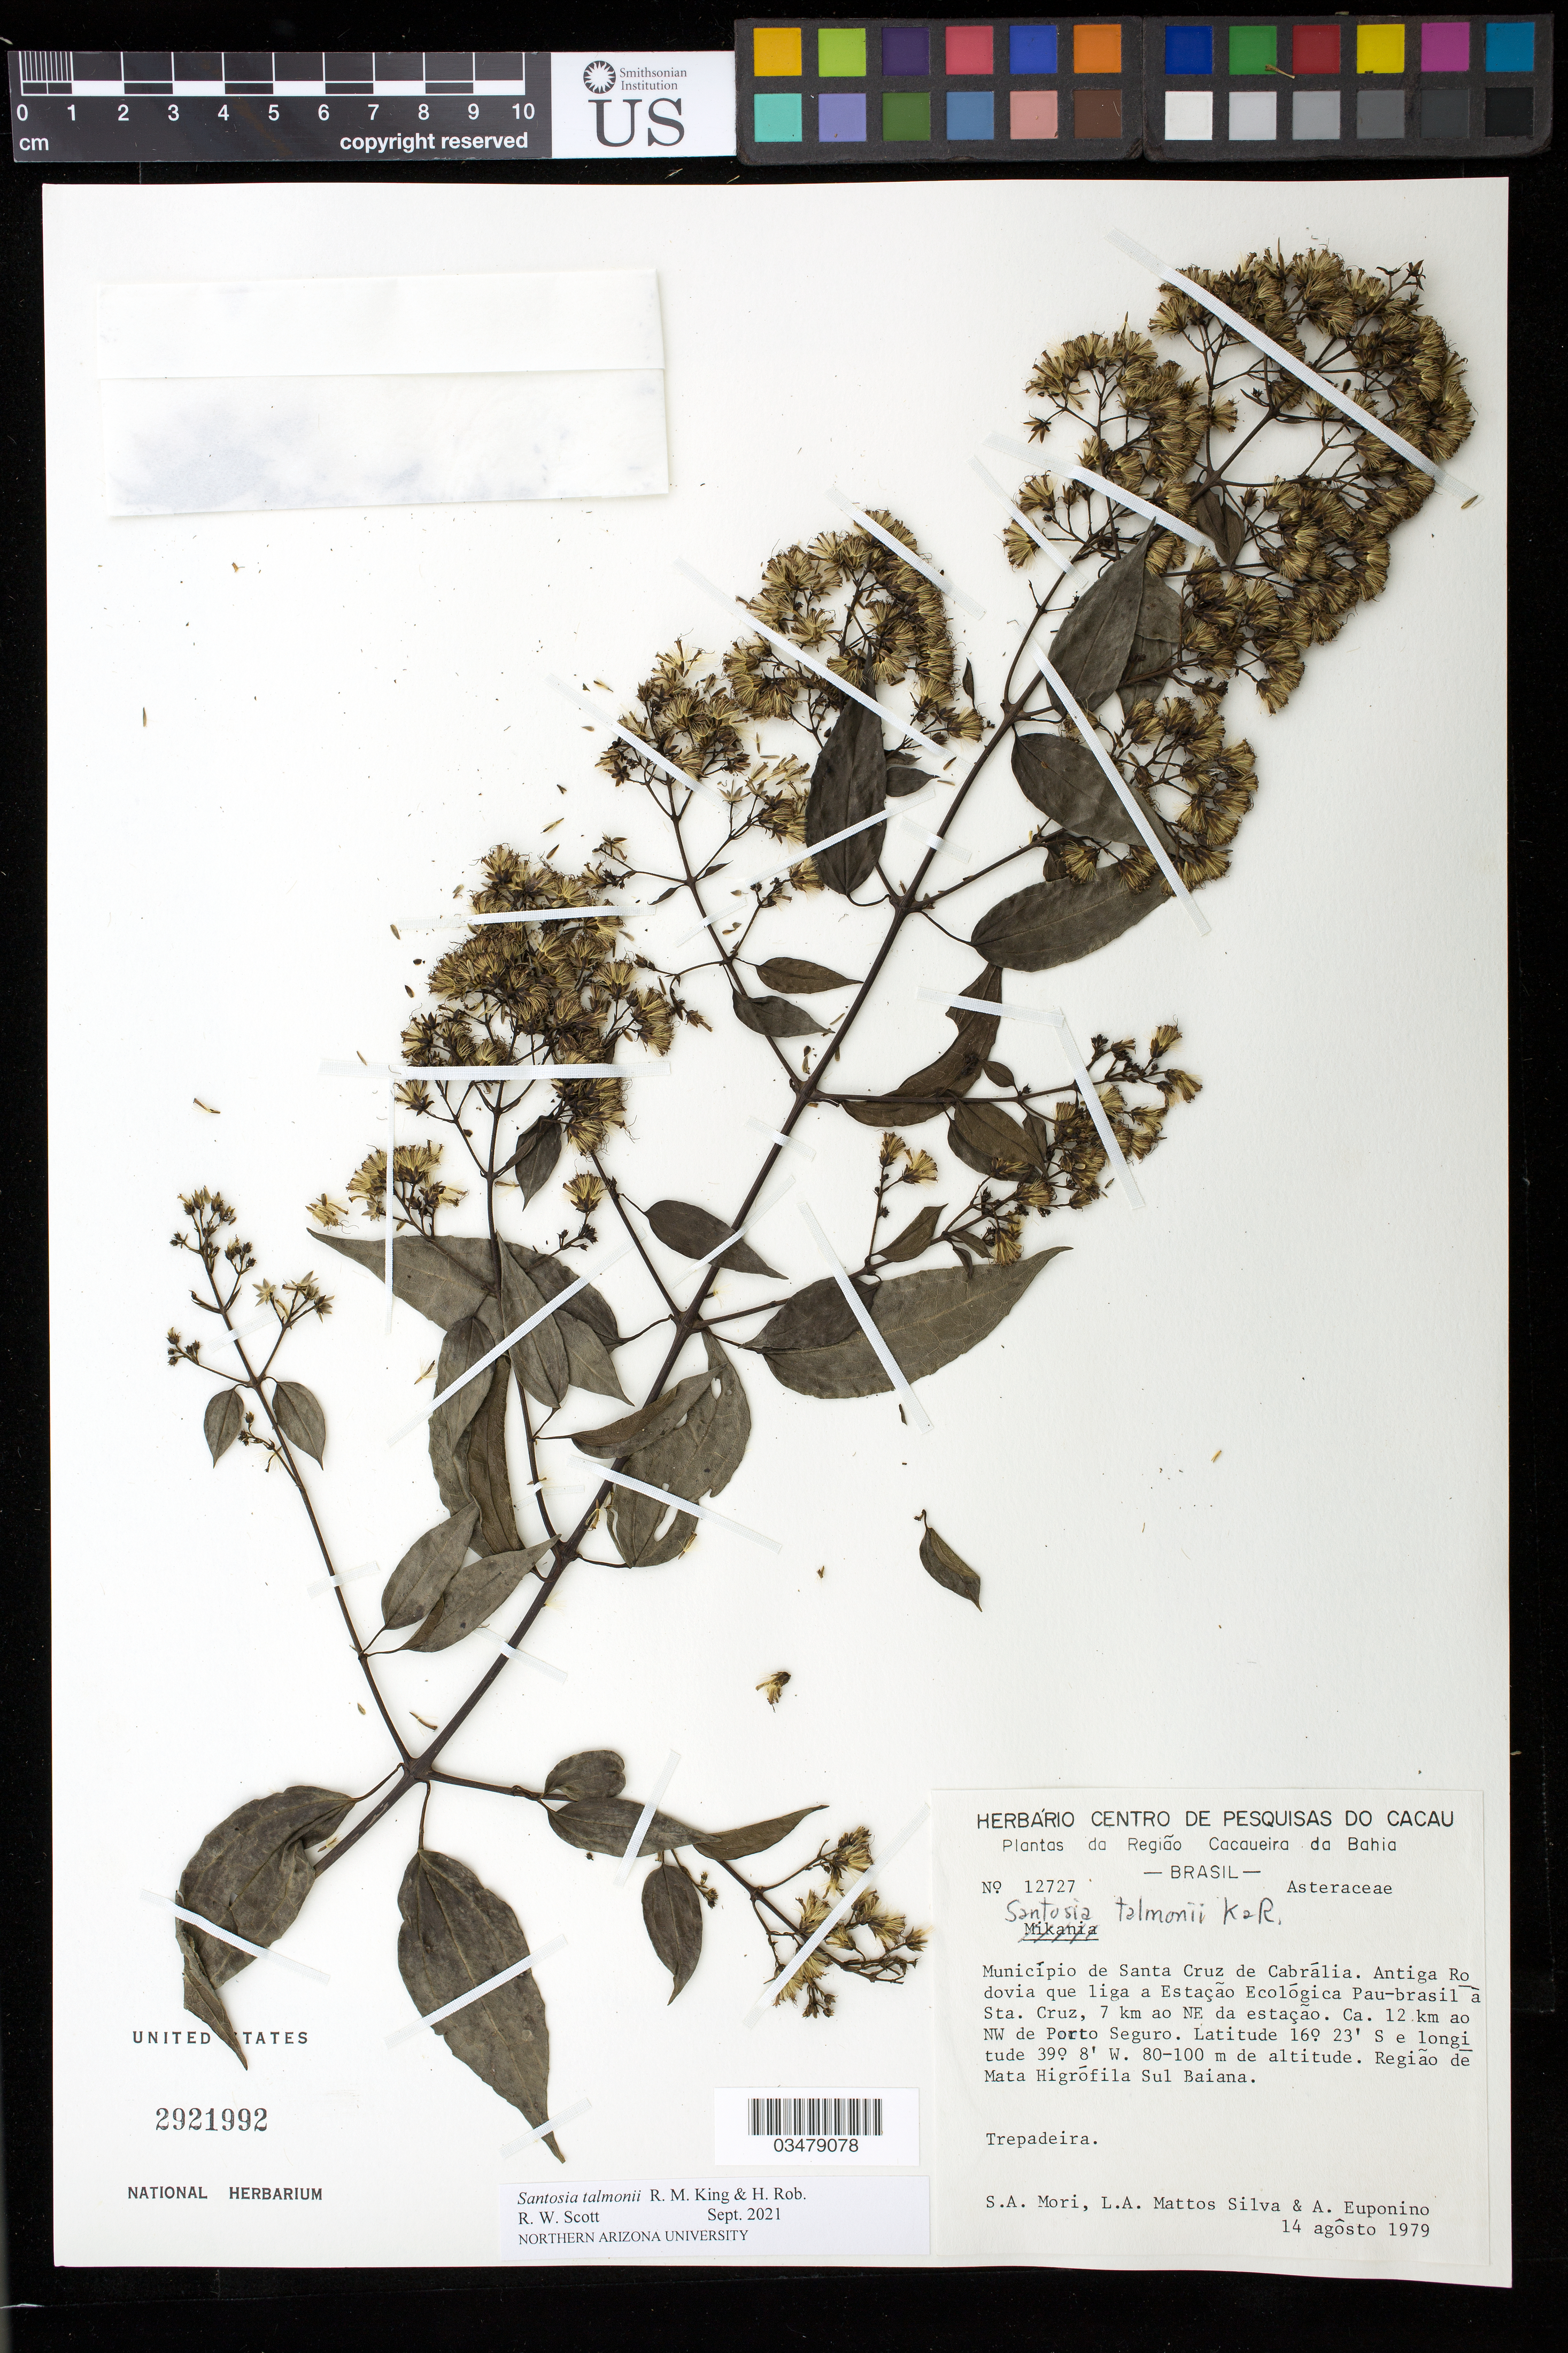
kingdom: Plantae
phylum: Tracheophyta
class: Magnoliopsida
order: Asterales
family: Asteraceae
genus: Santosia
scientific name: Santosia talmonii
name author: R.M. King & H. Rob.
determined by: Scott, R. W.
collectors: S. Mori, L. A. Mattos Silva & A. Euponino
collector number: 12727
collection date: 1979-08-14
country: Brazil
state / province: Bahia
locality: Região Cacaueira da Bahia, Município de Santa Cruz de Cabrália.Antiga Rodovia que liga a Estação Ecológica Pau-brasil à Sta Cruz, 7 km ao NE da estação. Ca 12 k ao NW de Porto Seguro. Região de Mata Higrófila Sul Baiana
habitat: Trepadeira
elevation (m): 80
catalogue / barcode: US 2921992